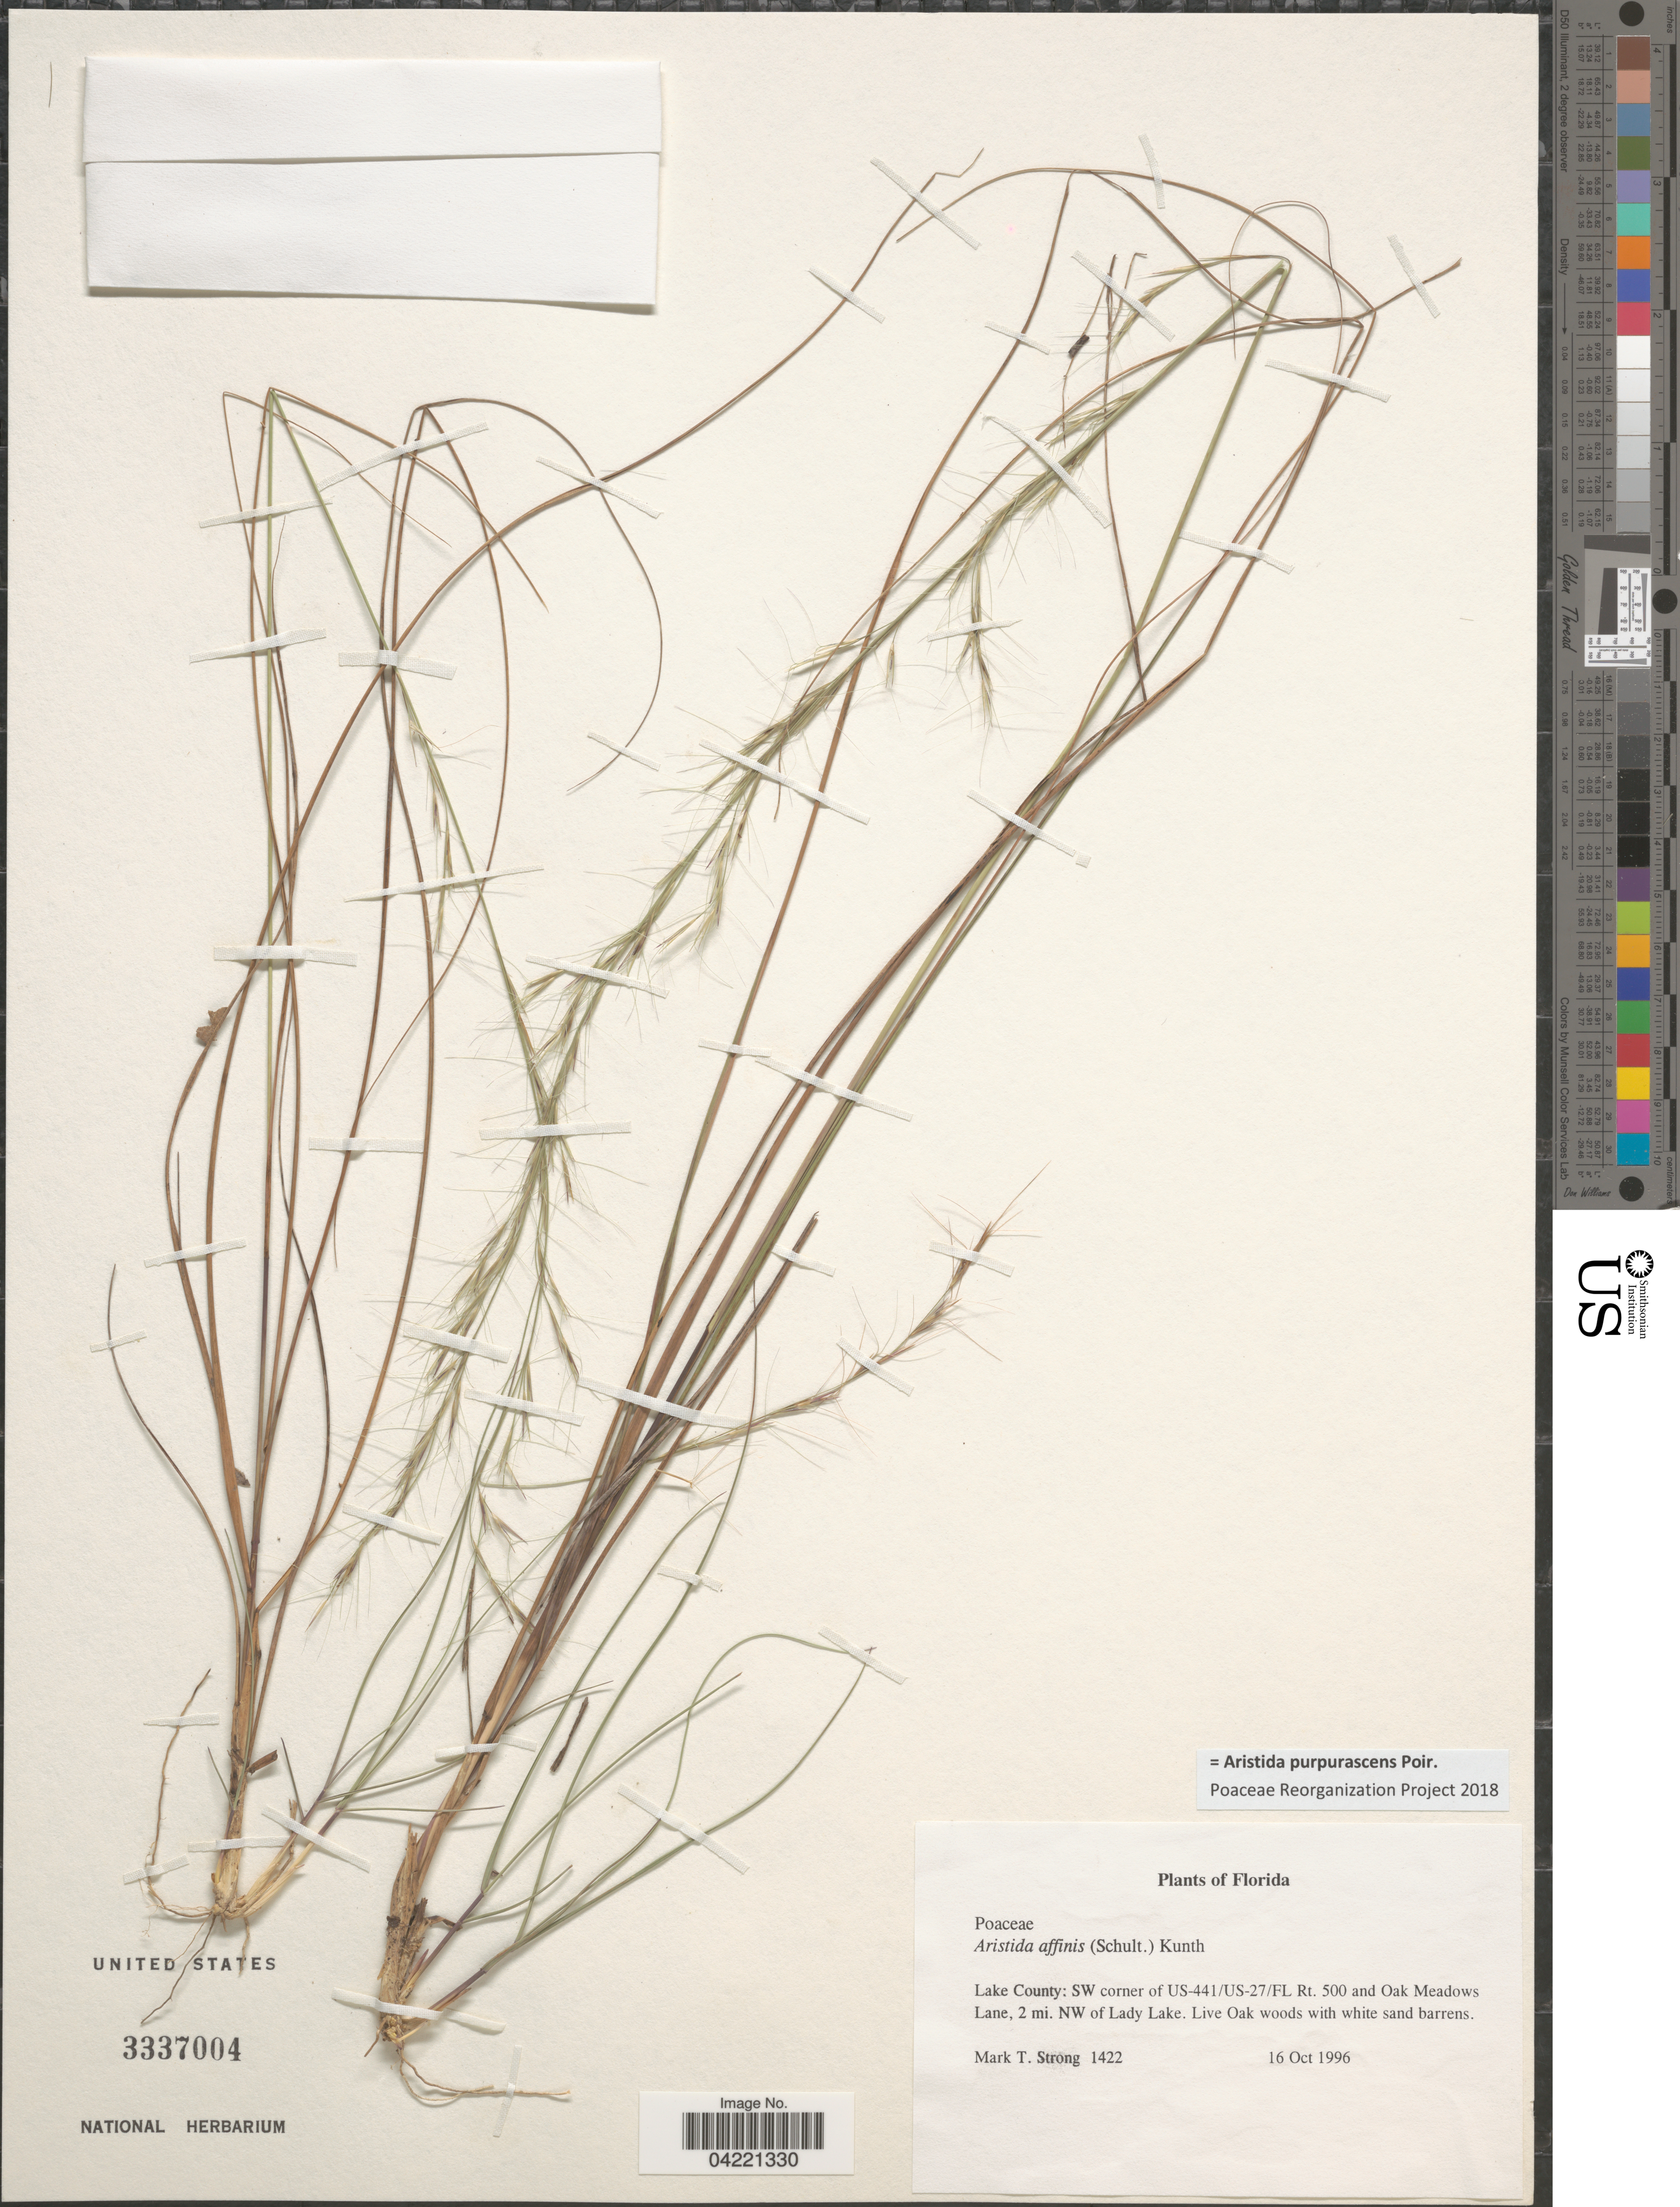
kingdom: Plantae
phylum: Tracheophyta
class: Liliopsida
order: Poales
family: Poaceae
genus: Aristida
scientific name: Aristida purpurascens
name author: Poir.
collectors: M. T. Strong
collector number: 1422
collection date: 1996-10-16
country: United States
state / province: Florida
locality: Lake County: SW corner of US-441/US-27/Fl Rt. 500 and Oak Meadows Lane, 2 mi. NW of Lady Lake. Live Oak woods with white sand barrens.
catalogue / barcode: US 3337004